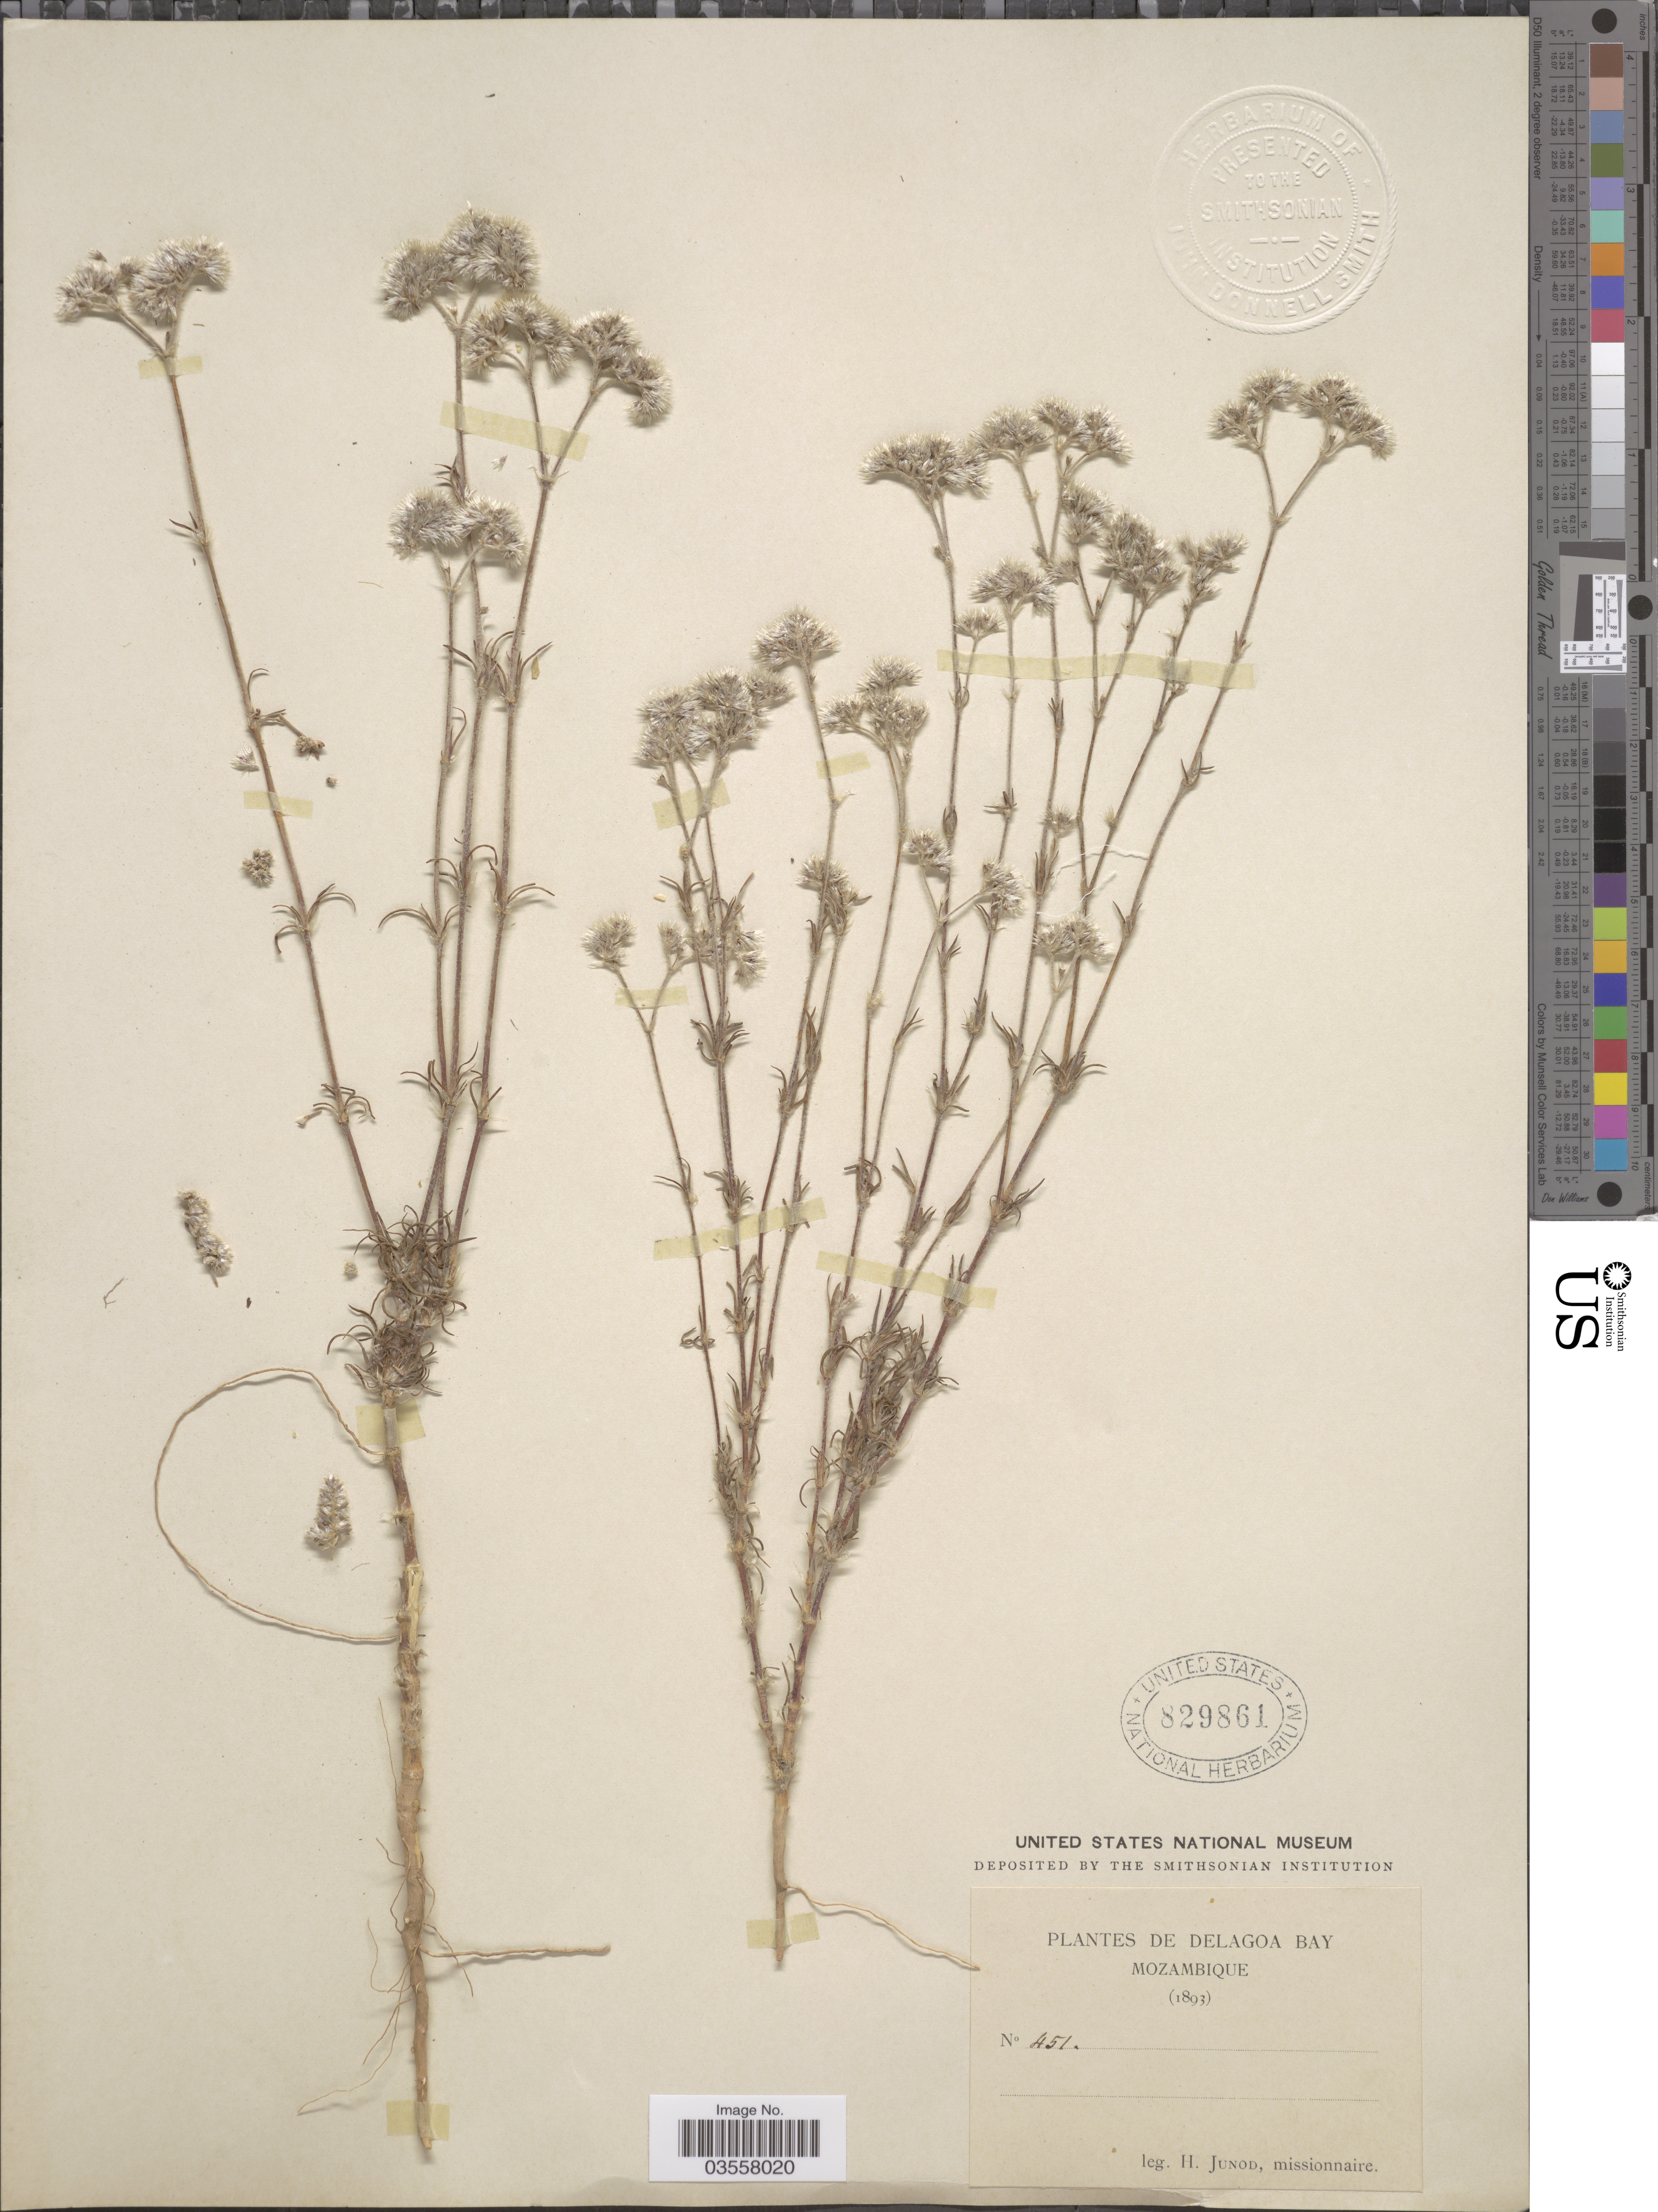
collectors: H. Junod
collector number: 451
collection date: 1893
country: Mozambique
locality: Delagoa Bay.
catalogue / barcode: US 829861